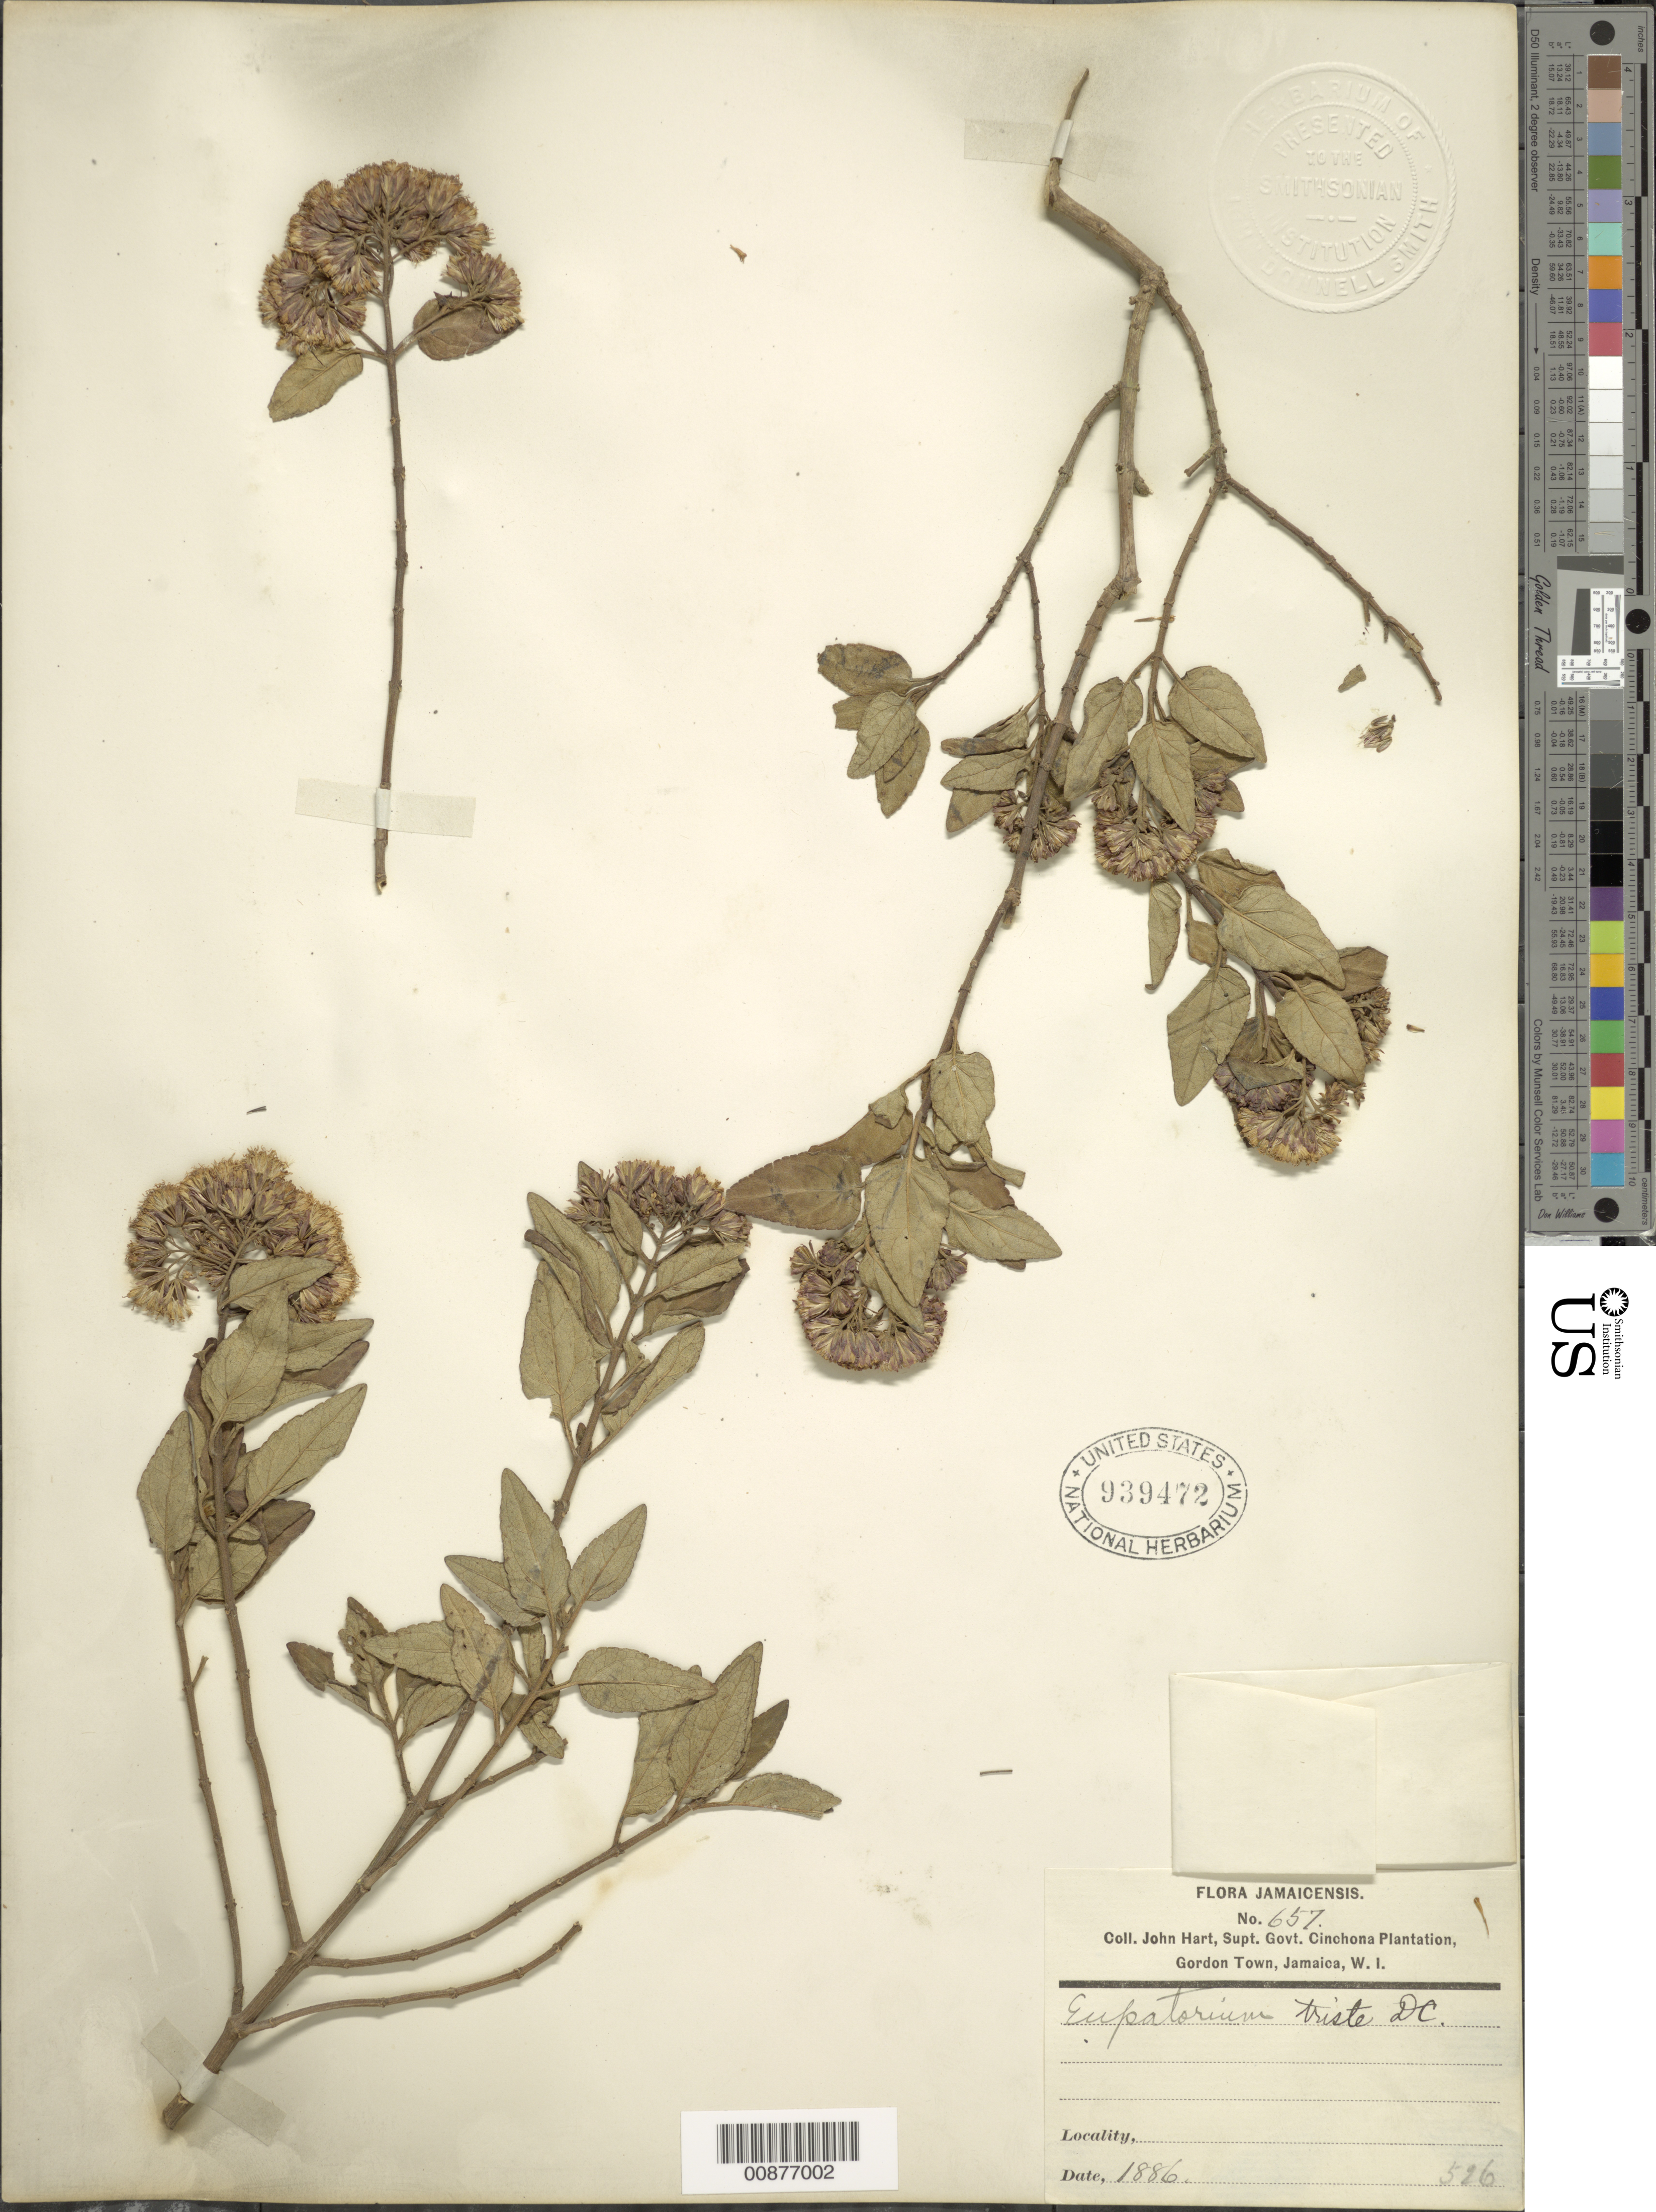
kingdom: Plantae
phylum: Tracheophyta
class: Magnoliopsida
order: Asterales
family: Asteraceae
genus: Ageratina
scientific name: Ageratina tristis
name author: (DC.) R.M. King & H. Rob.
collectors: J. Hart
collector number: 657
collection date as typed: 1886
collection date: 1886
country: Jamaica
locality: Cinchona Plantation, Gordon Town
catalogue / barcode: US 939472